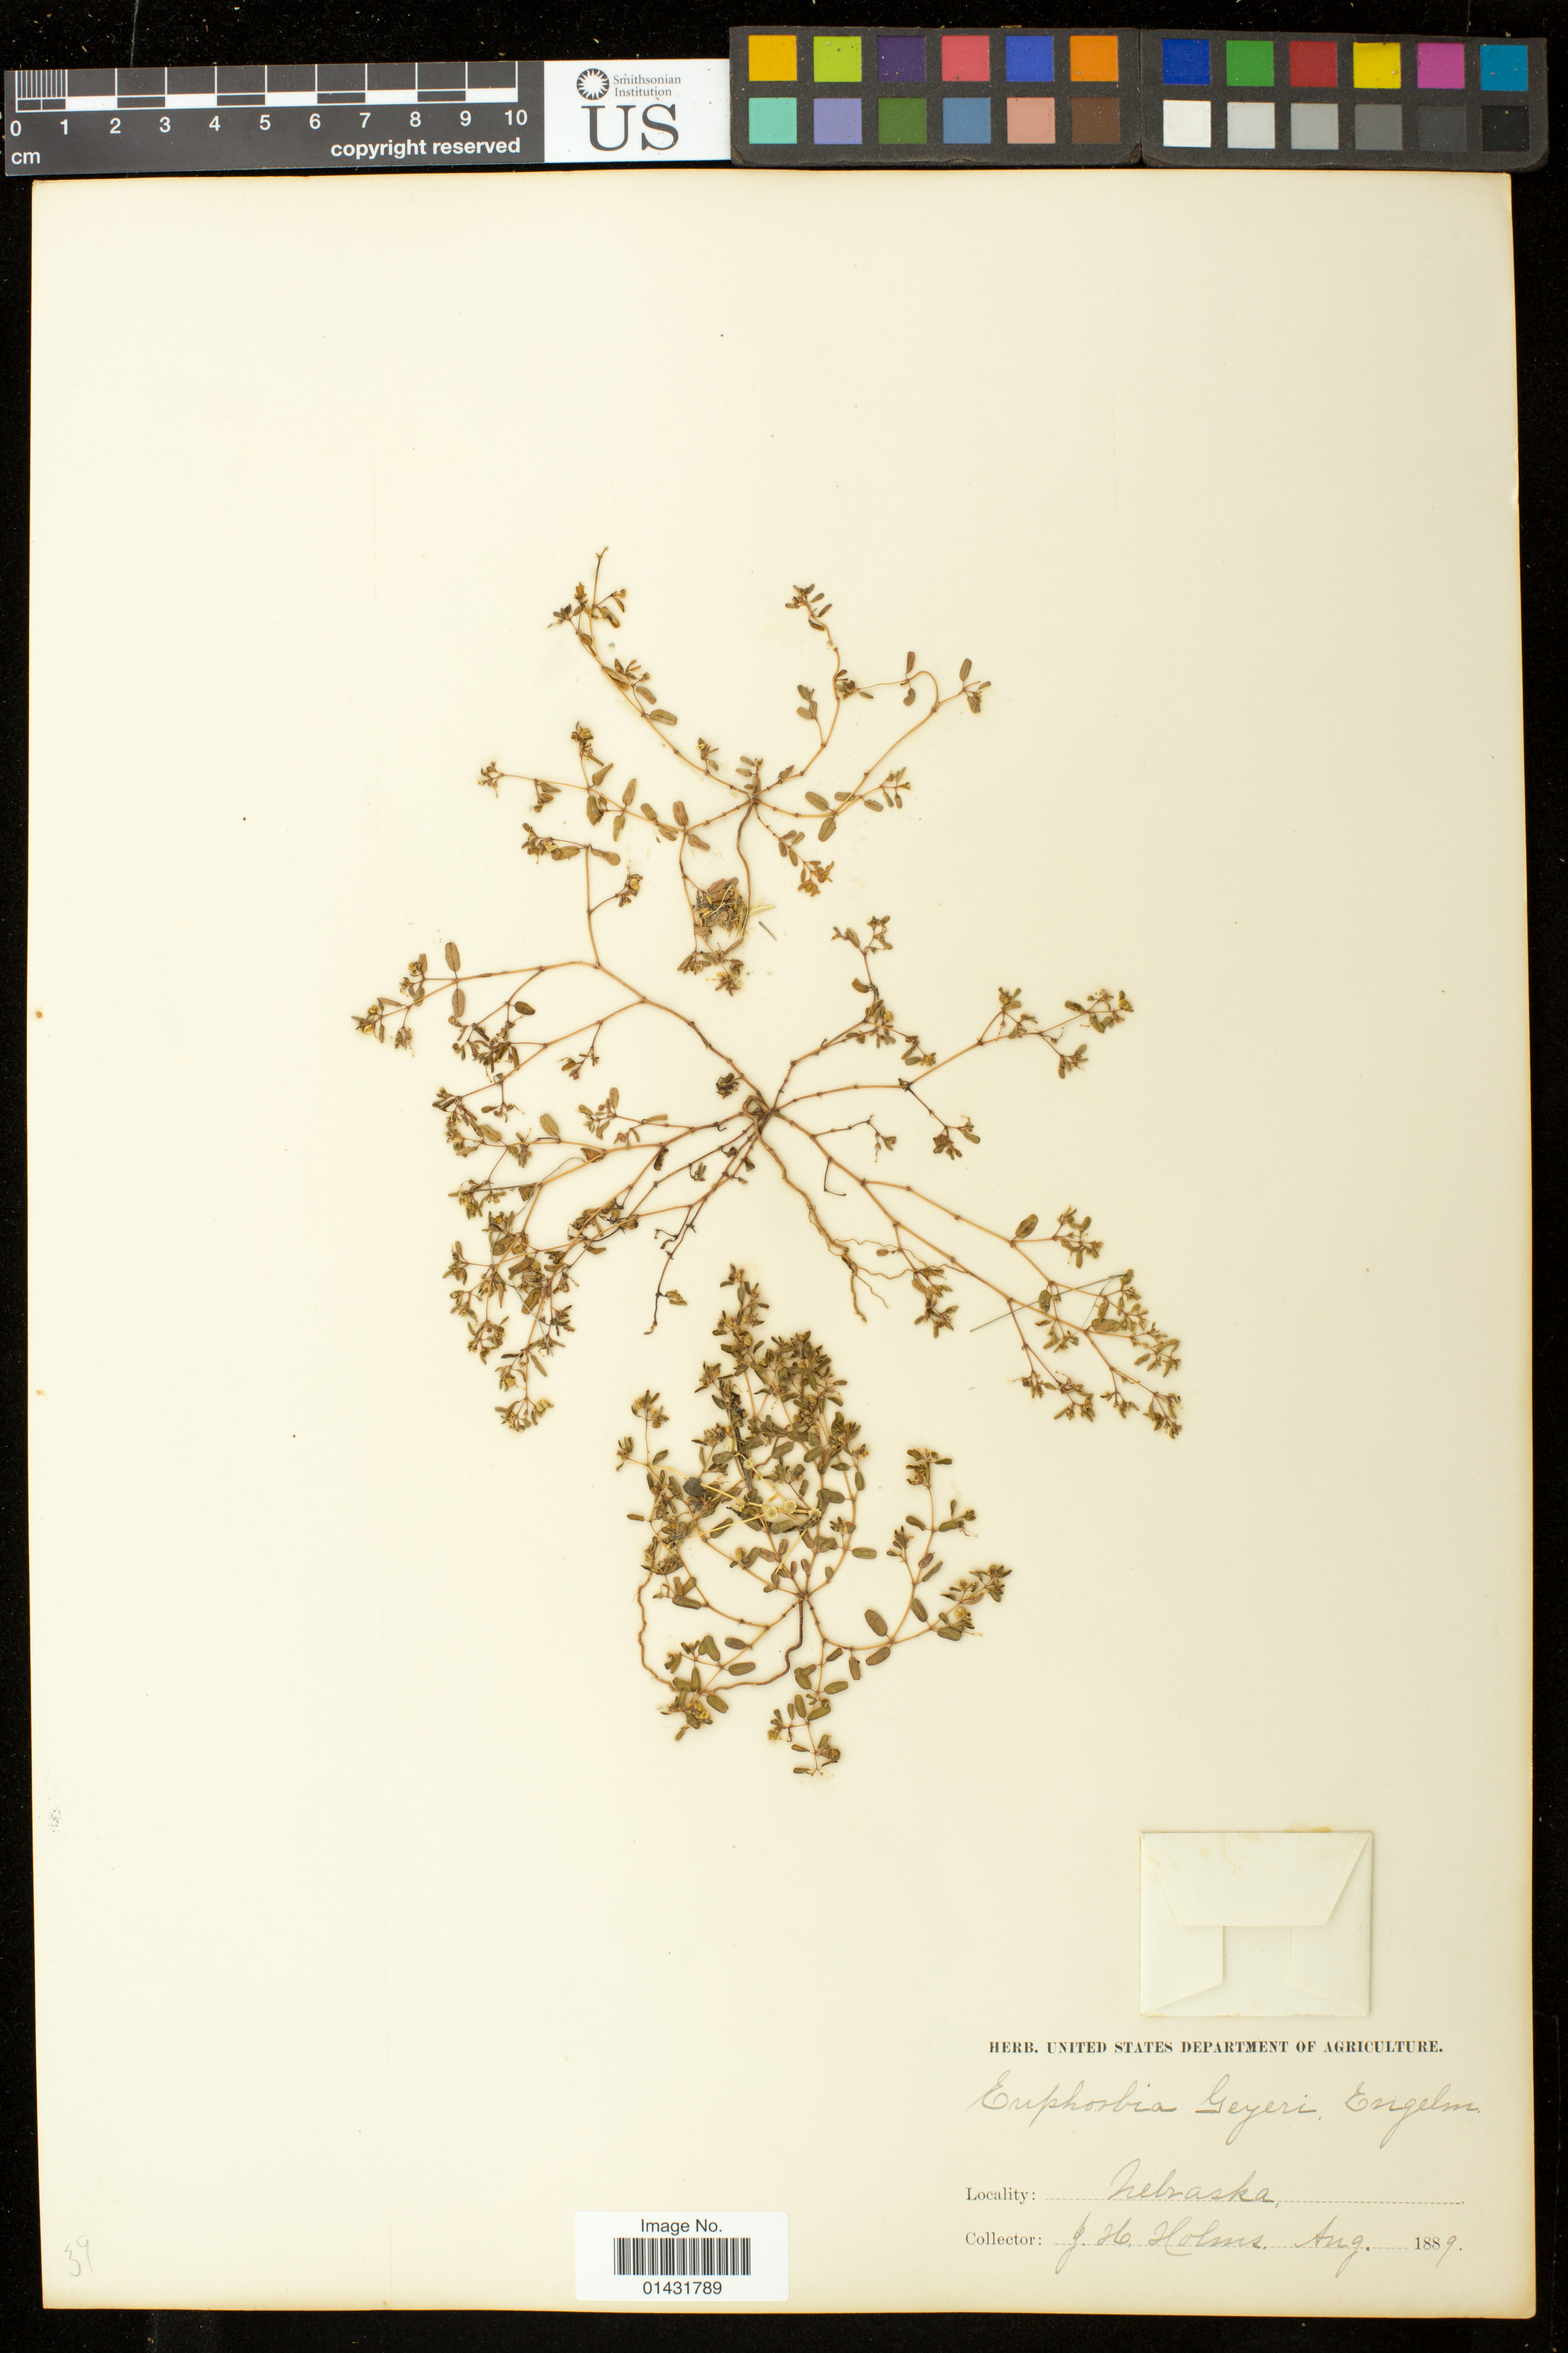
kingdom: Plantae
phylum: Tracheophyta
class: Magnoliopsida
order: Malpighiales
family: Euphorbiaceae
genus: Euphorbia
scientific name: Euphorbia geyeri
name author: Engelm.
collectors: J. H. Holms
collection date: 1889-08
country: United States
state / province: Nebraska